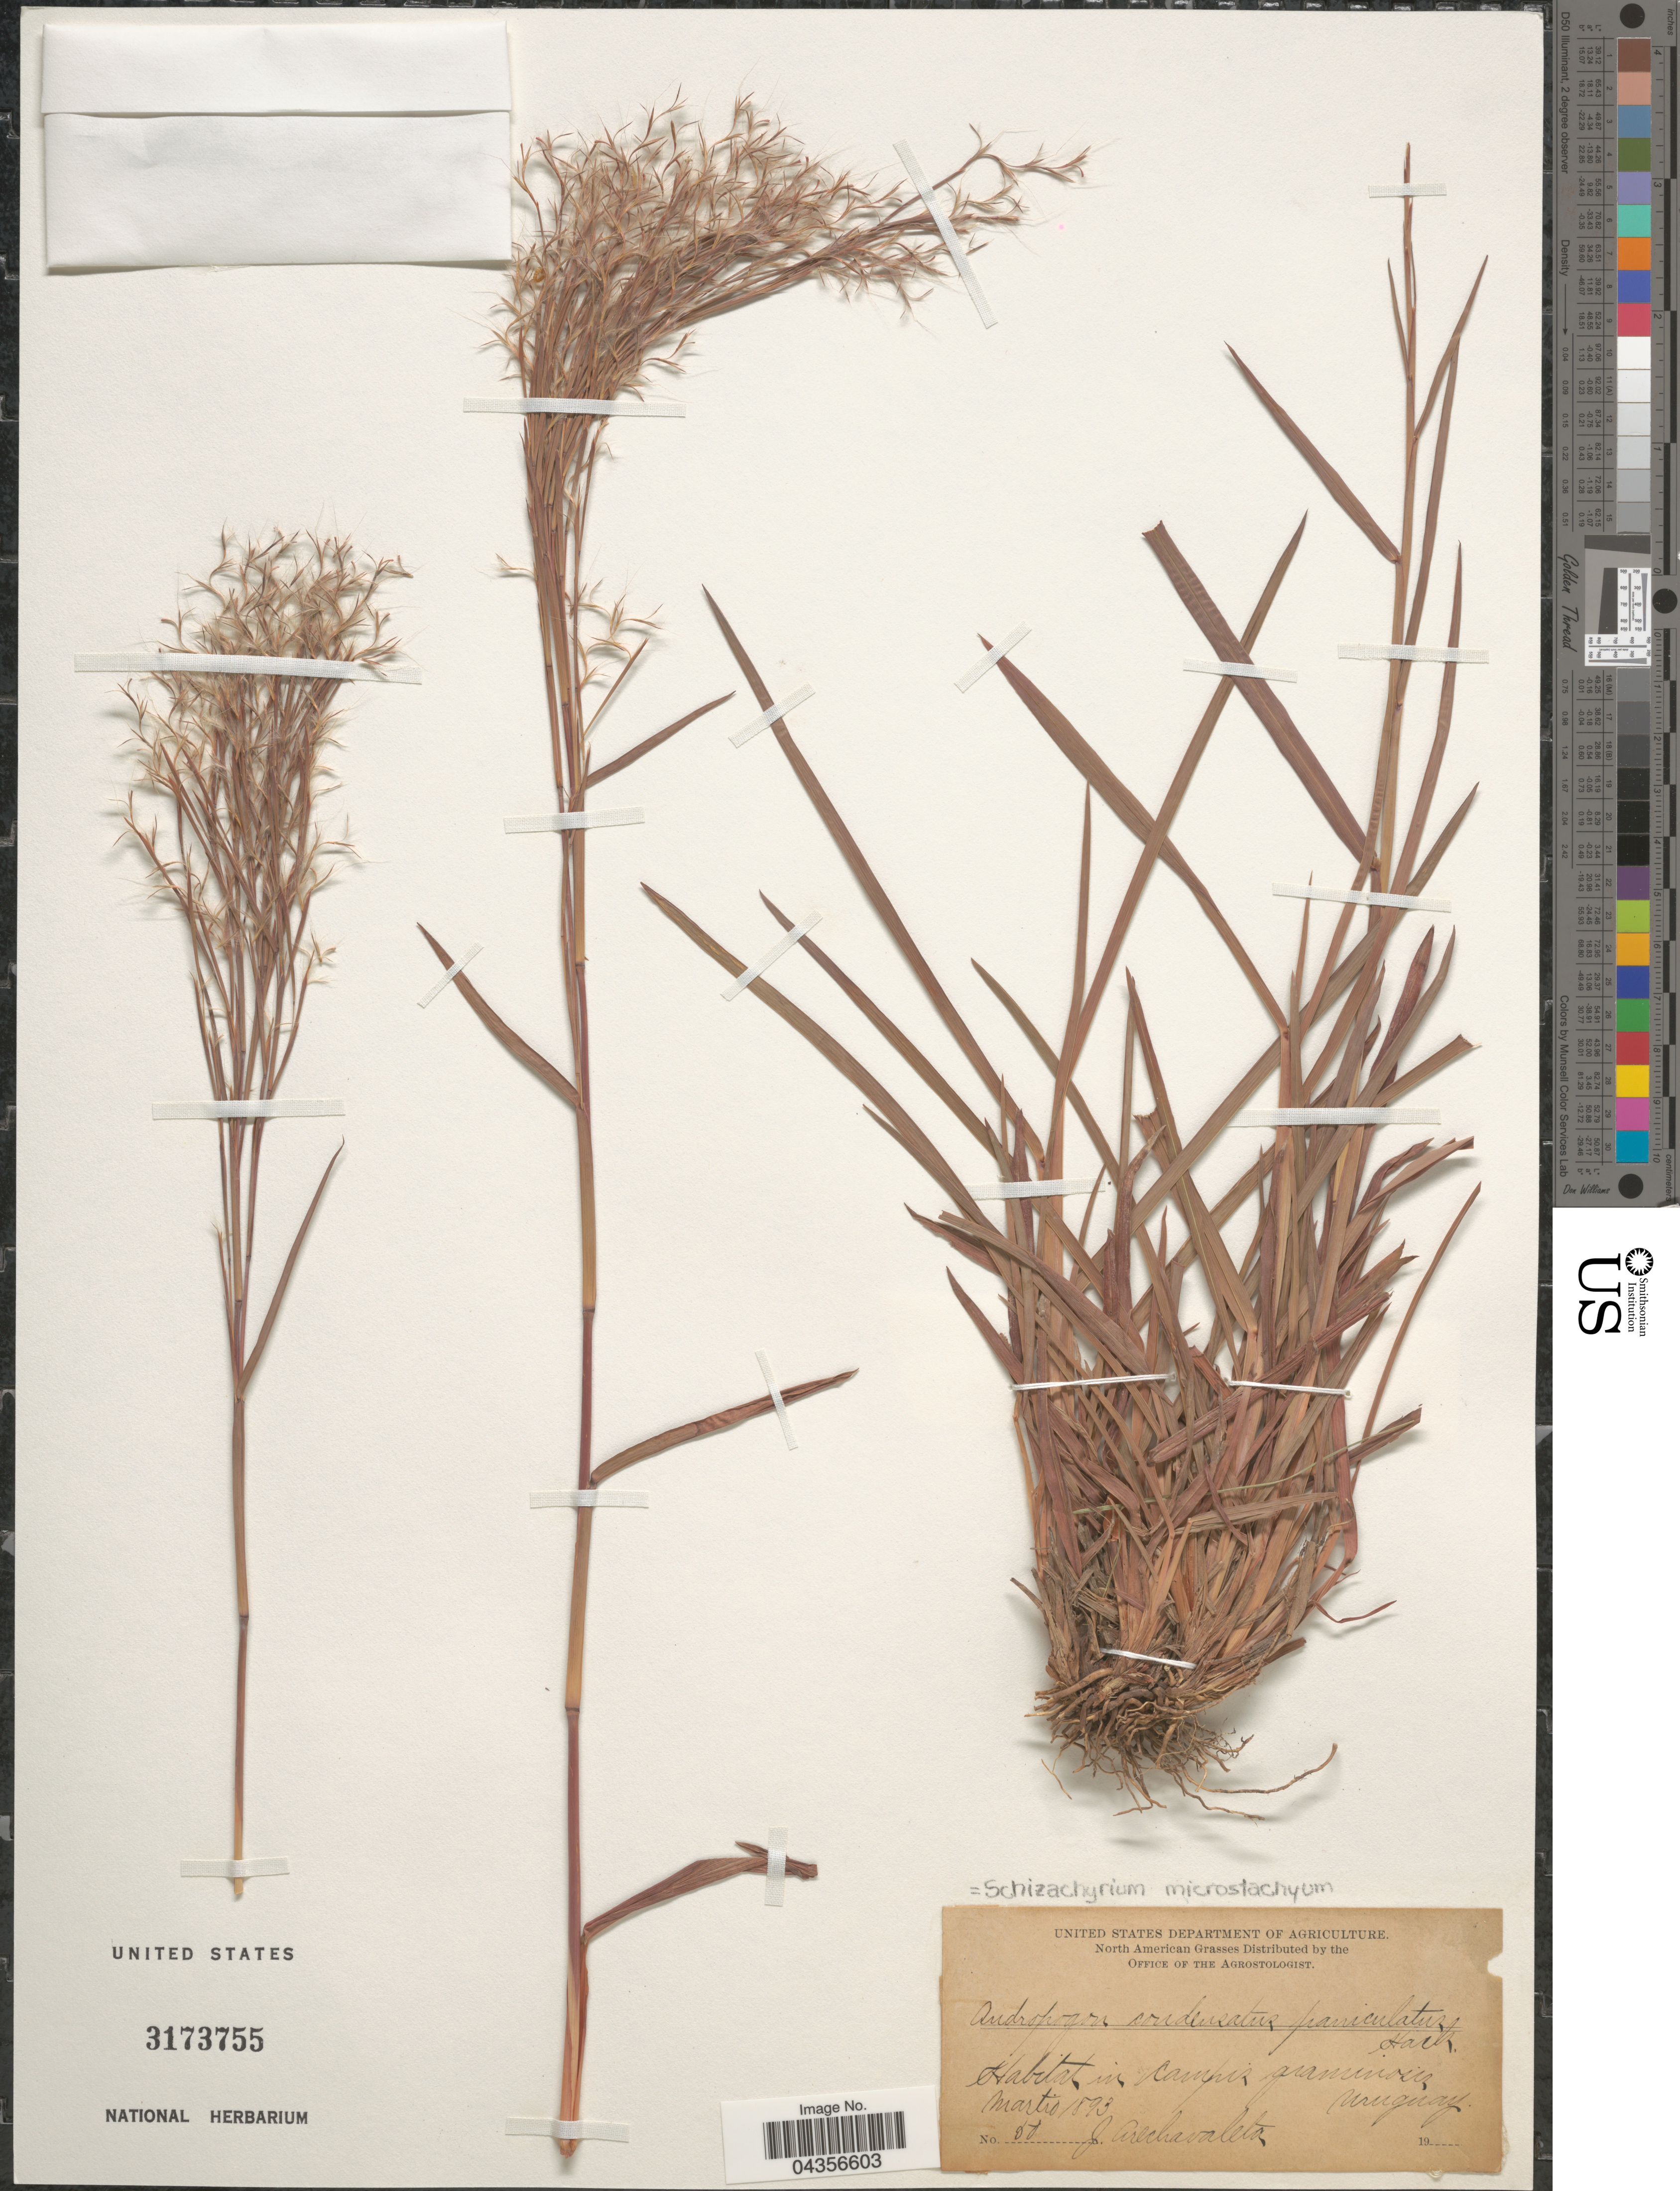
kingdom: Plantae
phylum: Tracheophyta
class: Liliopsida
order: Poales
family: Poaceae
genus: Schizachyrium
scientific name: Schizachyrium microstachyum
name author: (Desv. ex Ham.) Roseng. et al.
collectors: J. Arechavaleta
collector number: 50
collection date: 1893-03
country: Uruguay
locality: Habitat in campis graminosis.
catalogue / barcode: US 3173755